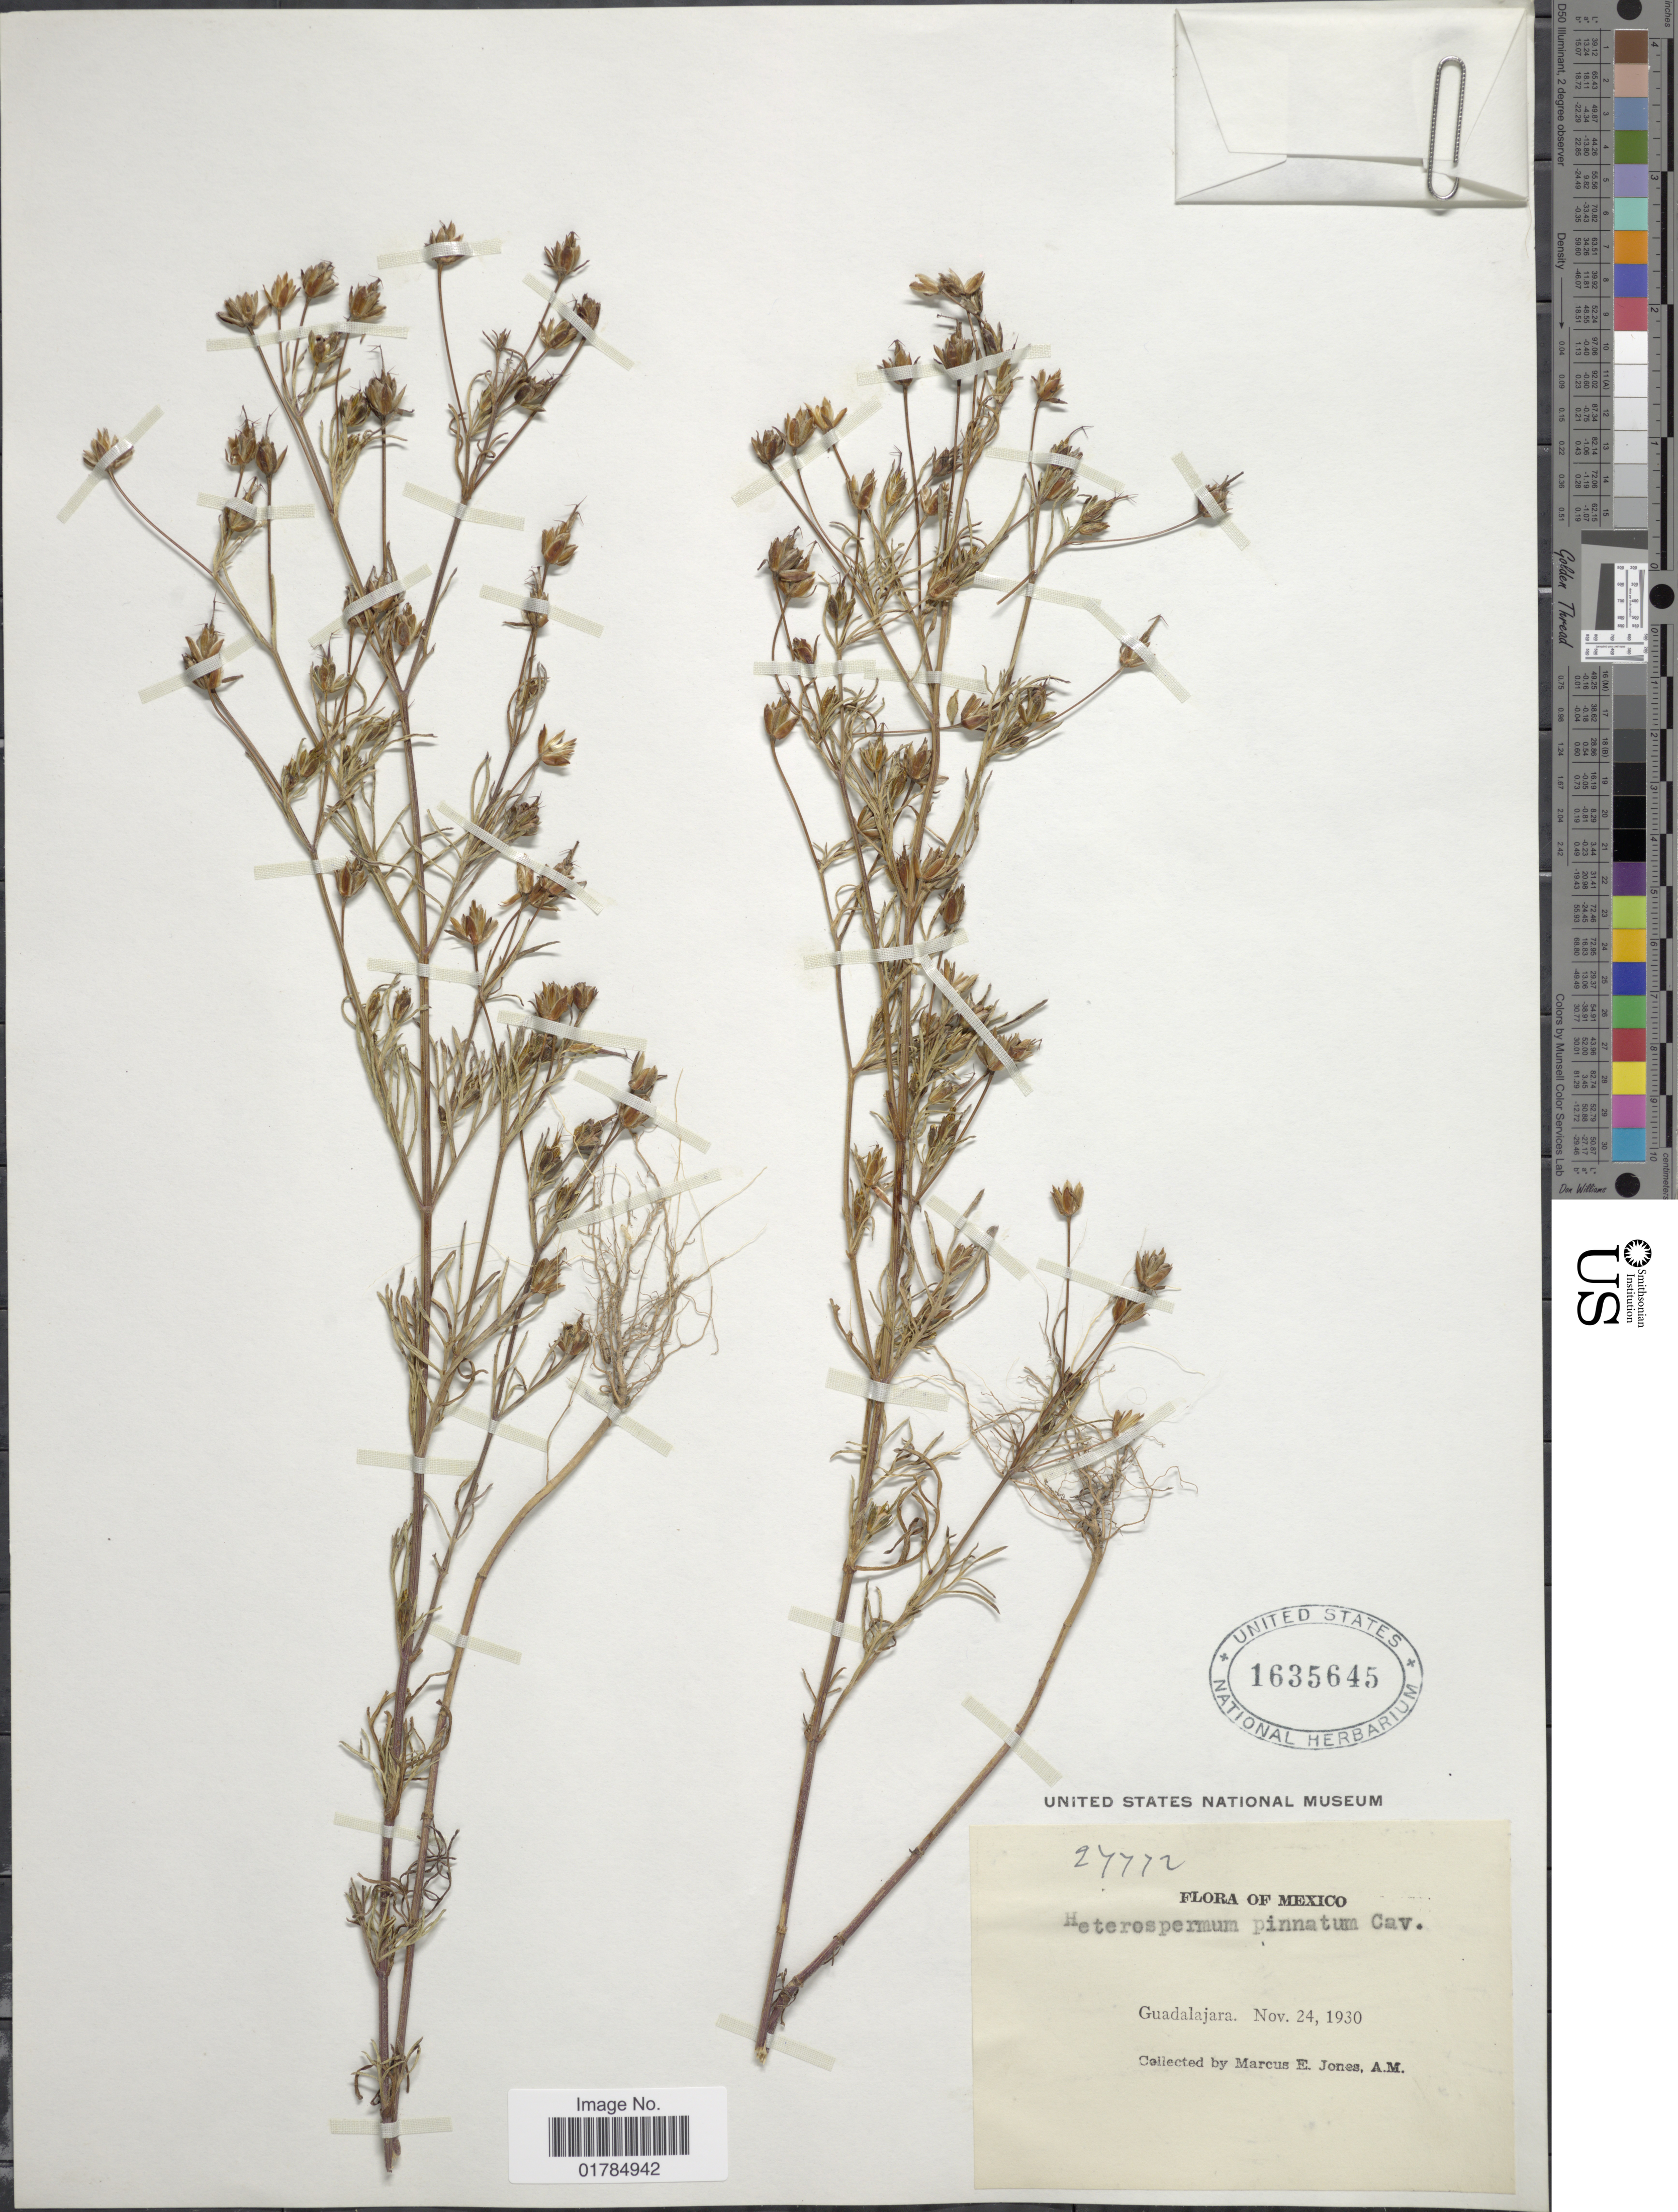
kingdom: Plantae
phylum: Tracheophyta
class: Magnoliopsida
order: Asterales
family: Asteraceae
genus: Heterosperma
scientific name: Heterosperma pinnatum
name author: Cav.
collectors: M. E. Jones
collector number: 27772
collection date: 1930-11-24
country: Mexico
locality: Guadalajara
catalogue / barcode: US 1635645